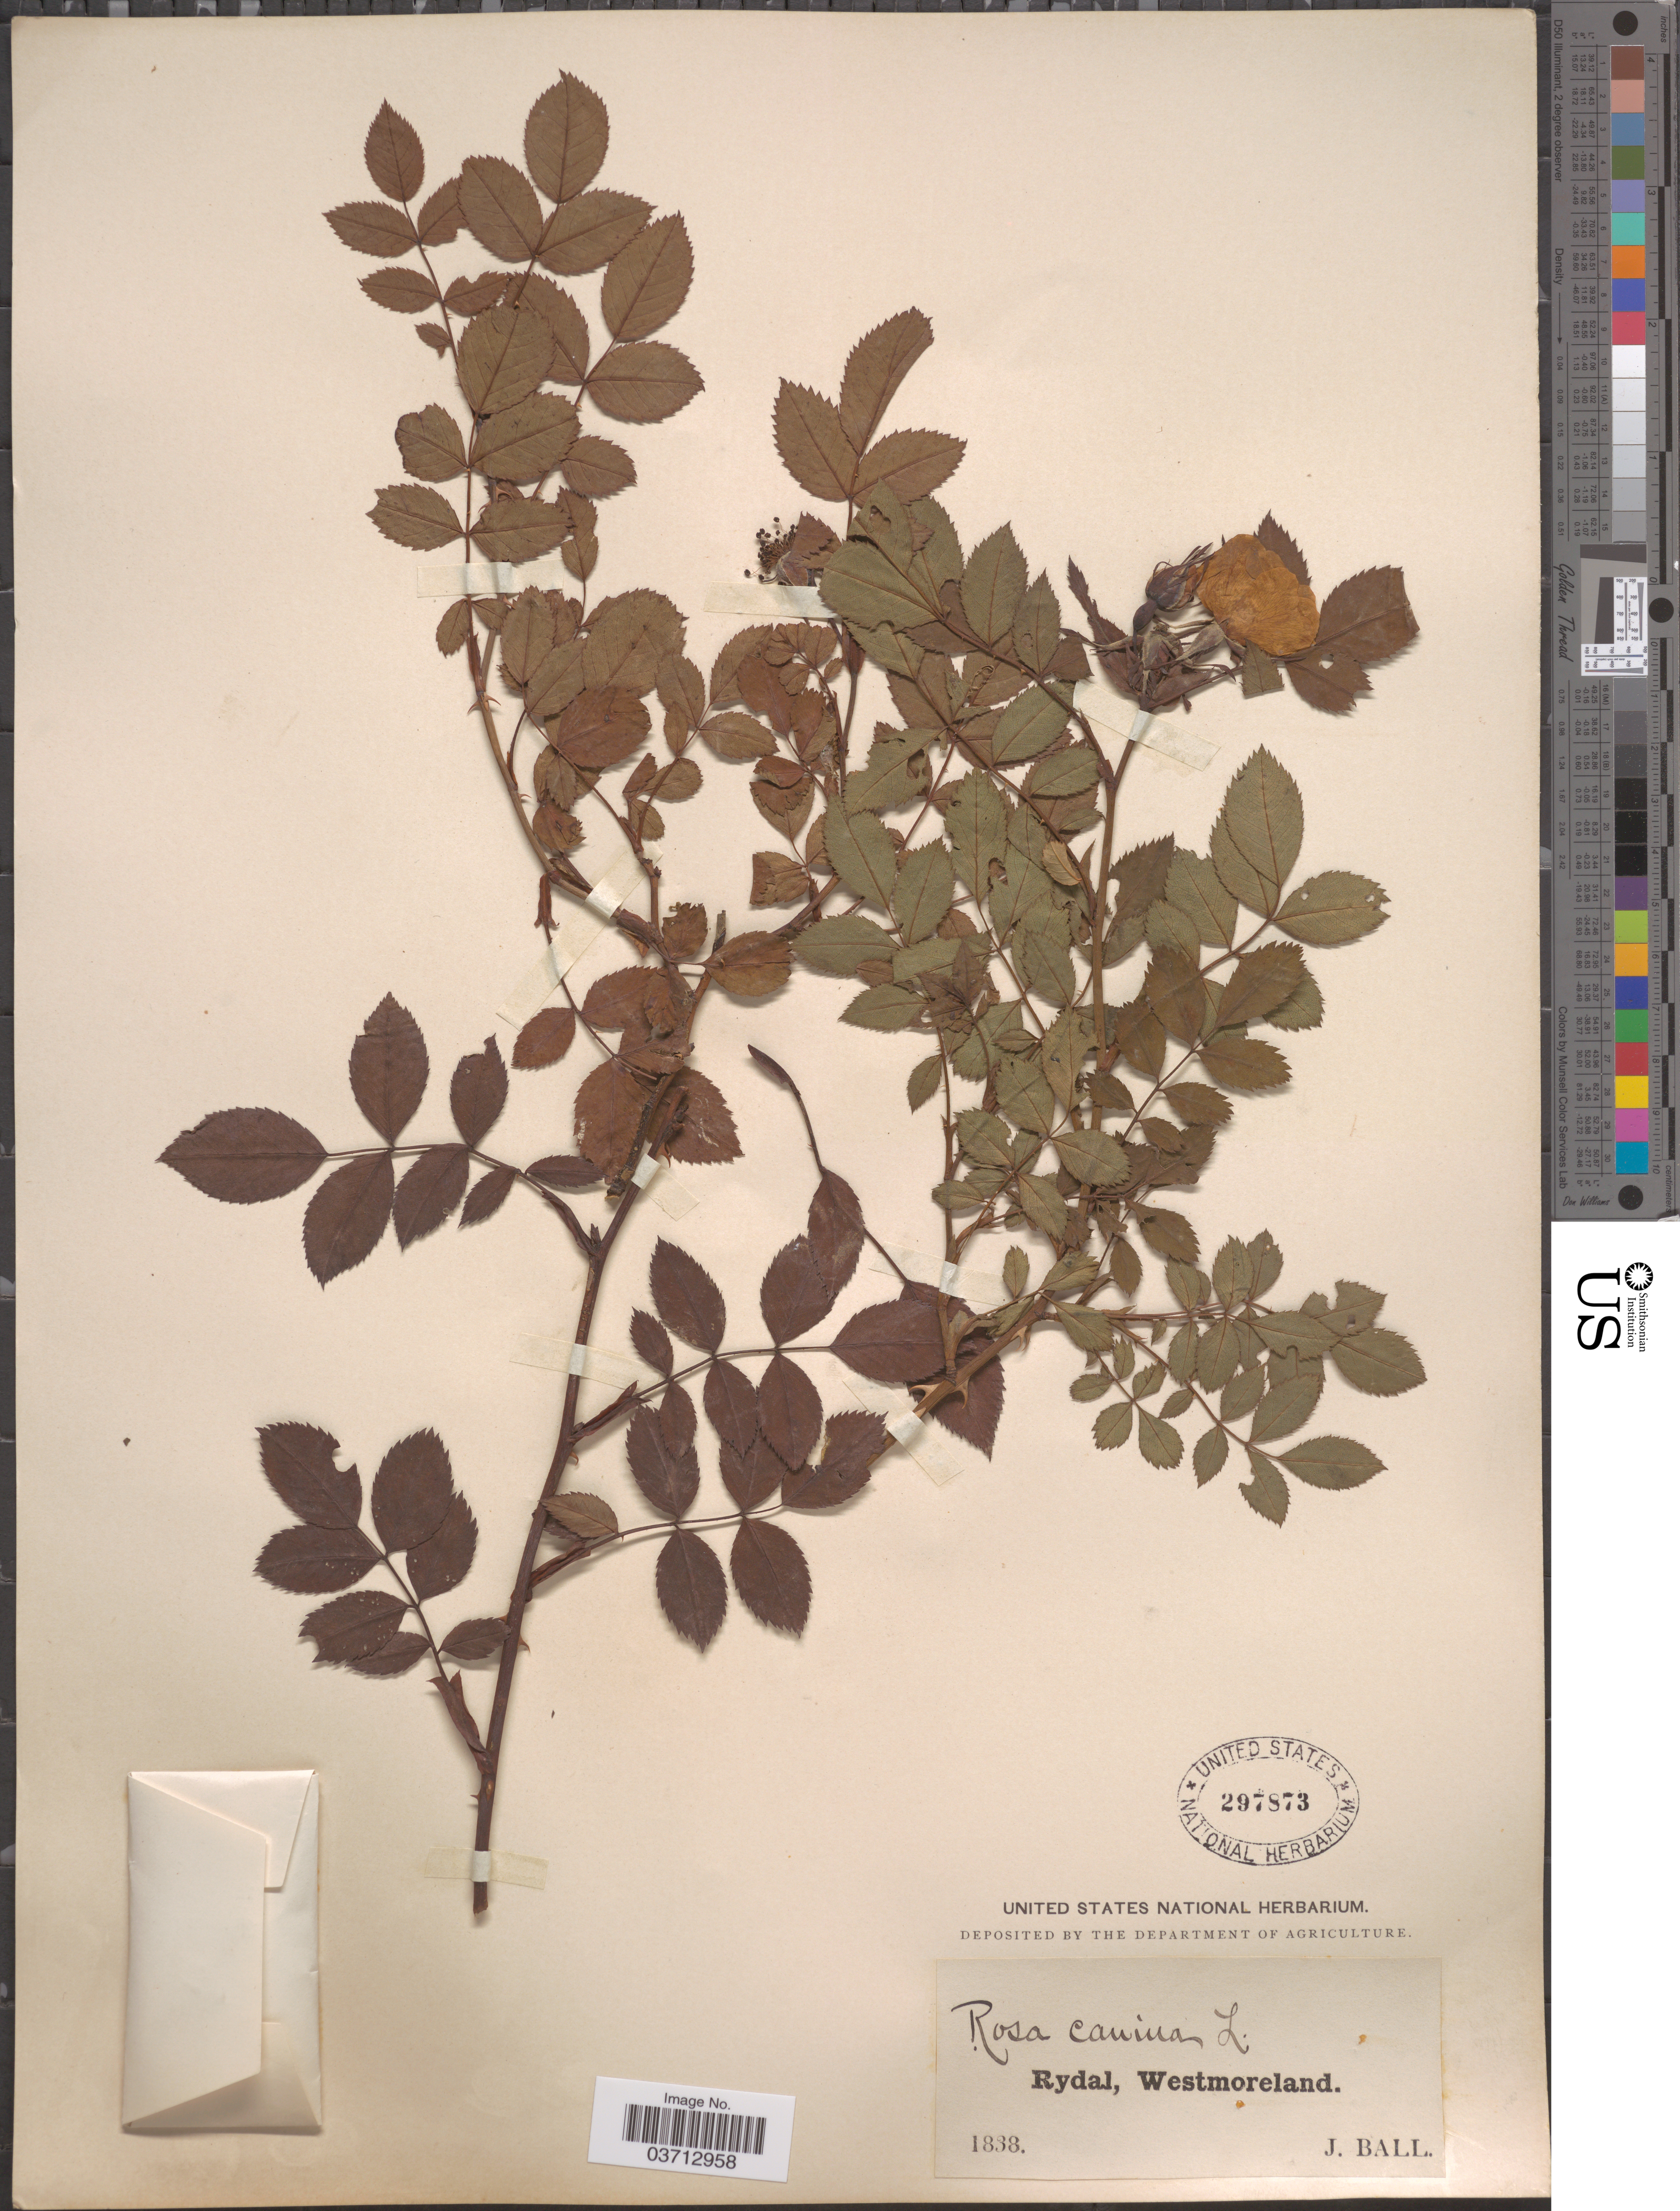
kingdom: Plantae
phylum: Tracheophyta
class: Magnoliopsida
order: Rosales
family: Rosaceae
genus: Rosa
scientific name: Rosa canina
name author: L.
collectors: J. Ball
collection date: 1838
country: United Kingdom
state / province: England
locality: Rydal, Westmoreland.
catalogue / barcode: US 297873